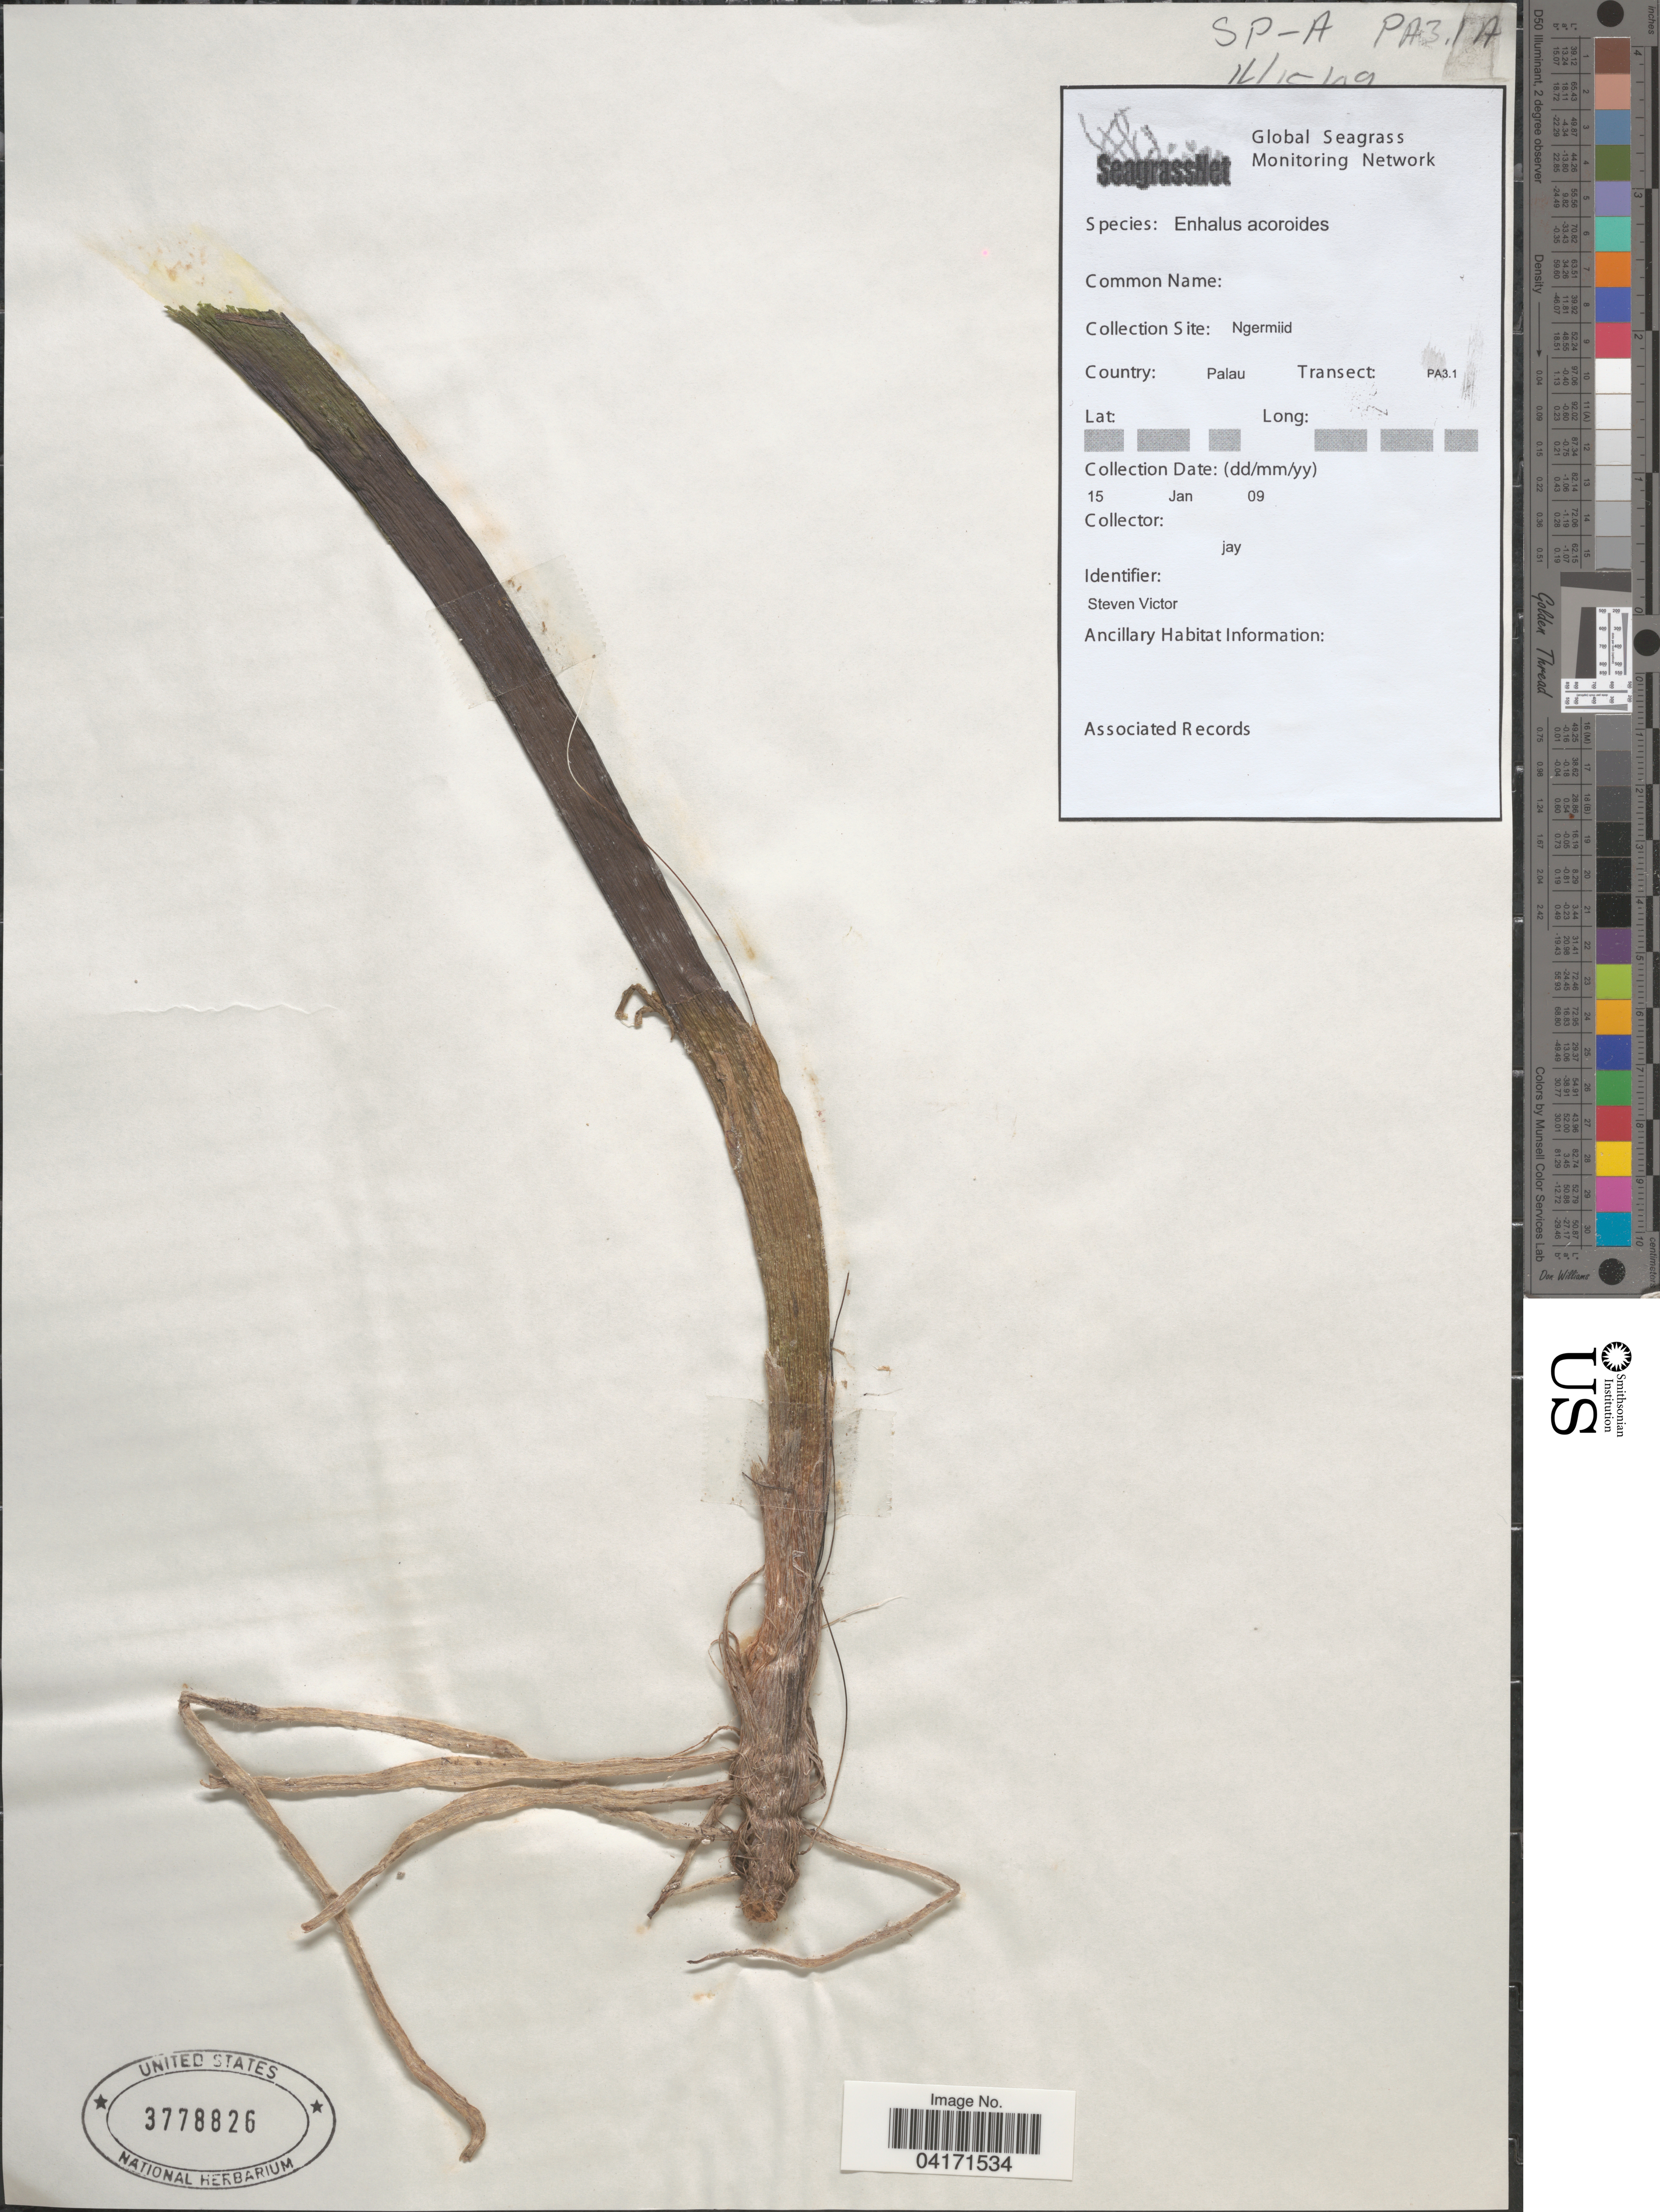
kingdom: Plantae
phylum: Tracheophyta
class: Liliopsida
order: Alismatales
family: Hydrocharitaceae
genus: Enhalus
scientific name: Enhalus acoroides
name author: (L. f.) Royle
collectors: Jay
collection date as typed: Transcribed d/m/y: 15/1/9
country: Palau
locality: SP-A PA3.1 A. Ngermiid. Palau. Transect: PA3.1.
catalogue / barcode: US 3778826